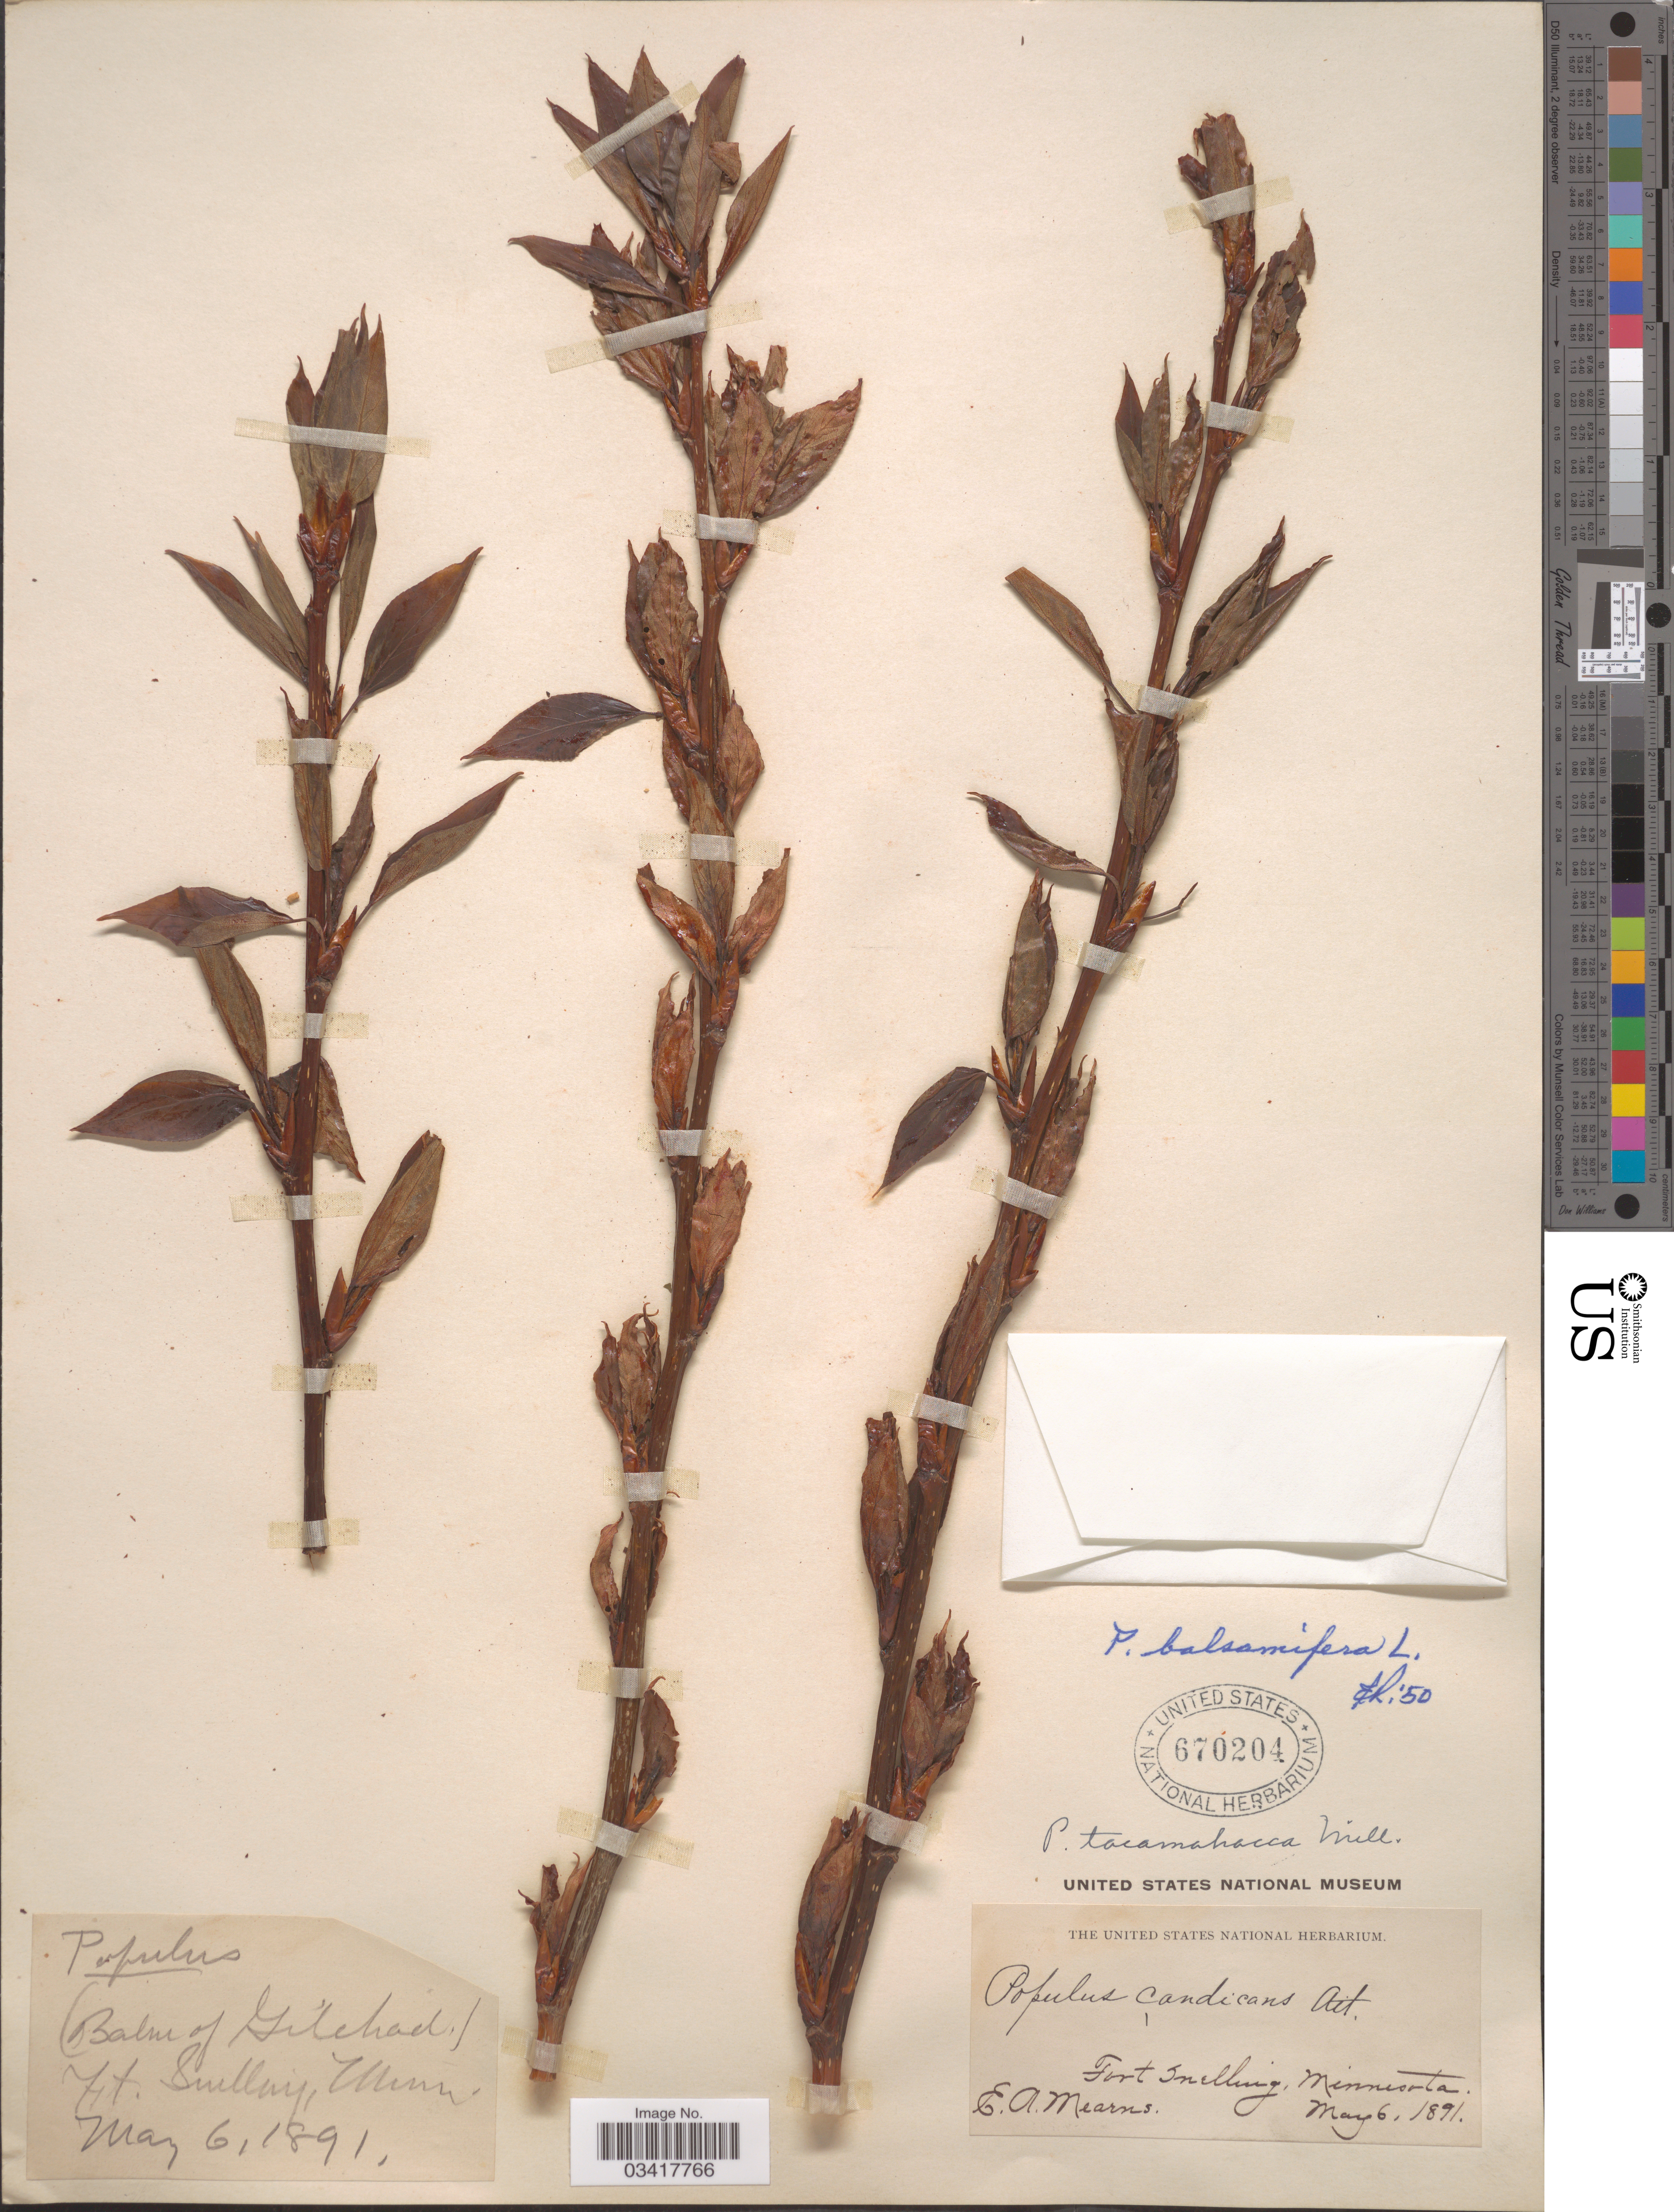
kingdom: Plantae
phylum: Tracheophyta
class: Magnoliopsida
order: Malpighiales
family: Salicaceae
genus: Populus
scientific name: Populus balsamifera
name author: L.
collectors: E. A. Mearns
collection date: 1891-05-06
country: United States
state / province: Minnesota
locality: Fort Snelling.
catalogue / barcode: US 670204